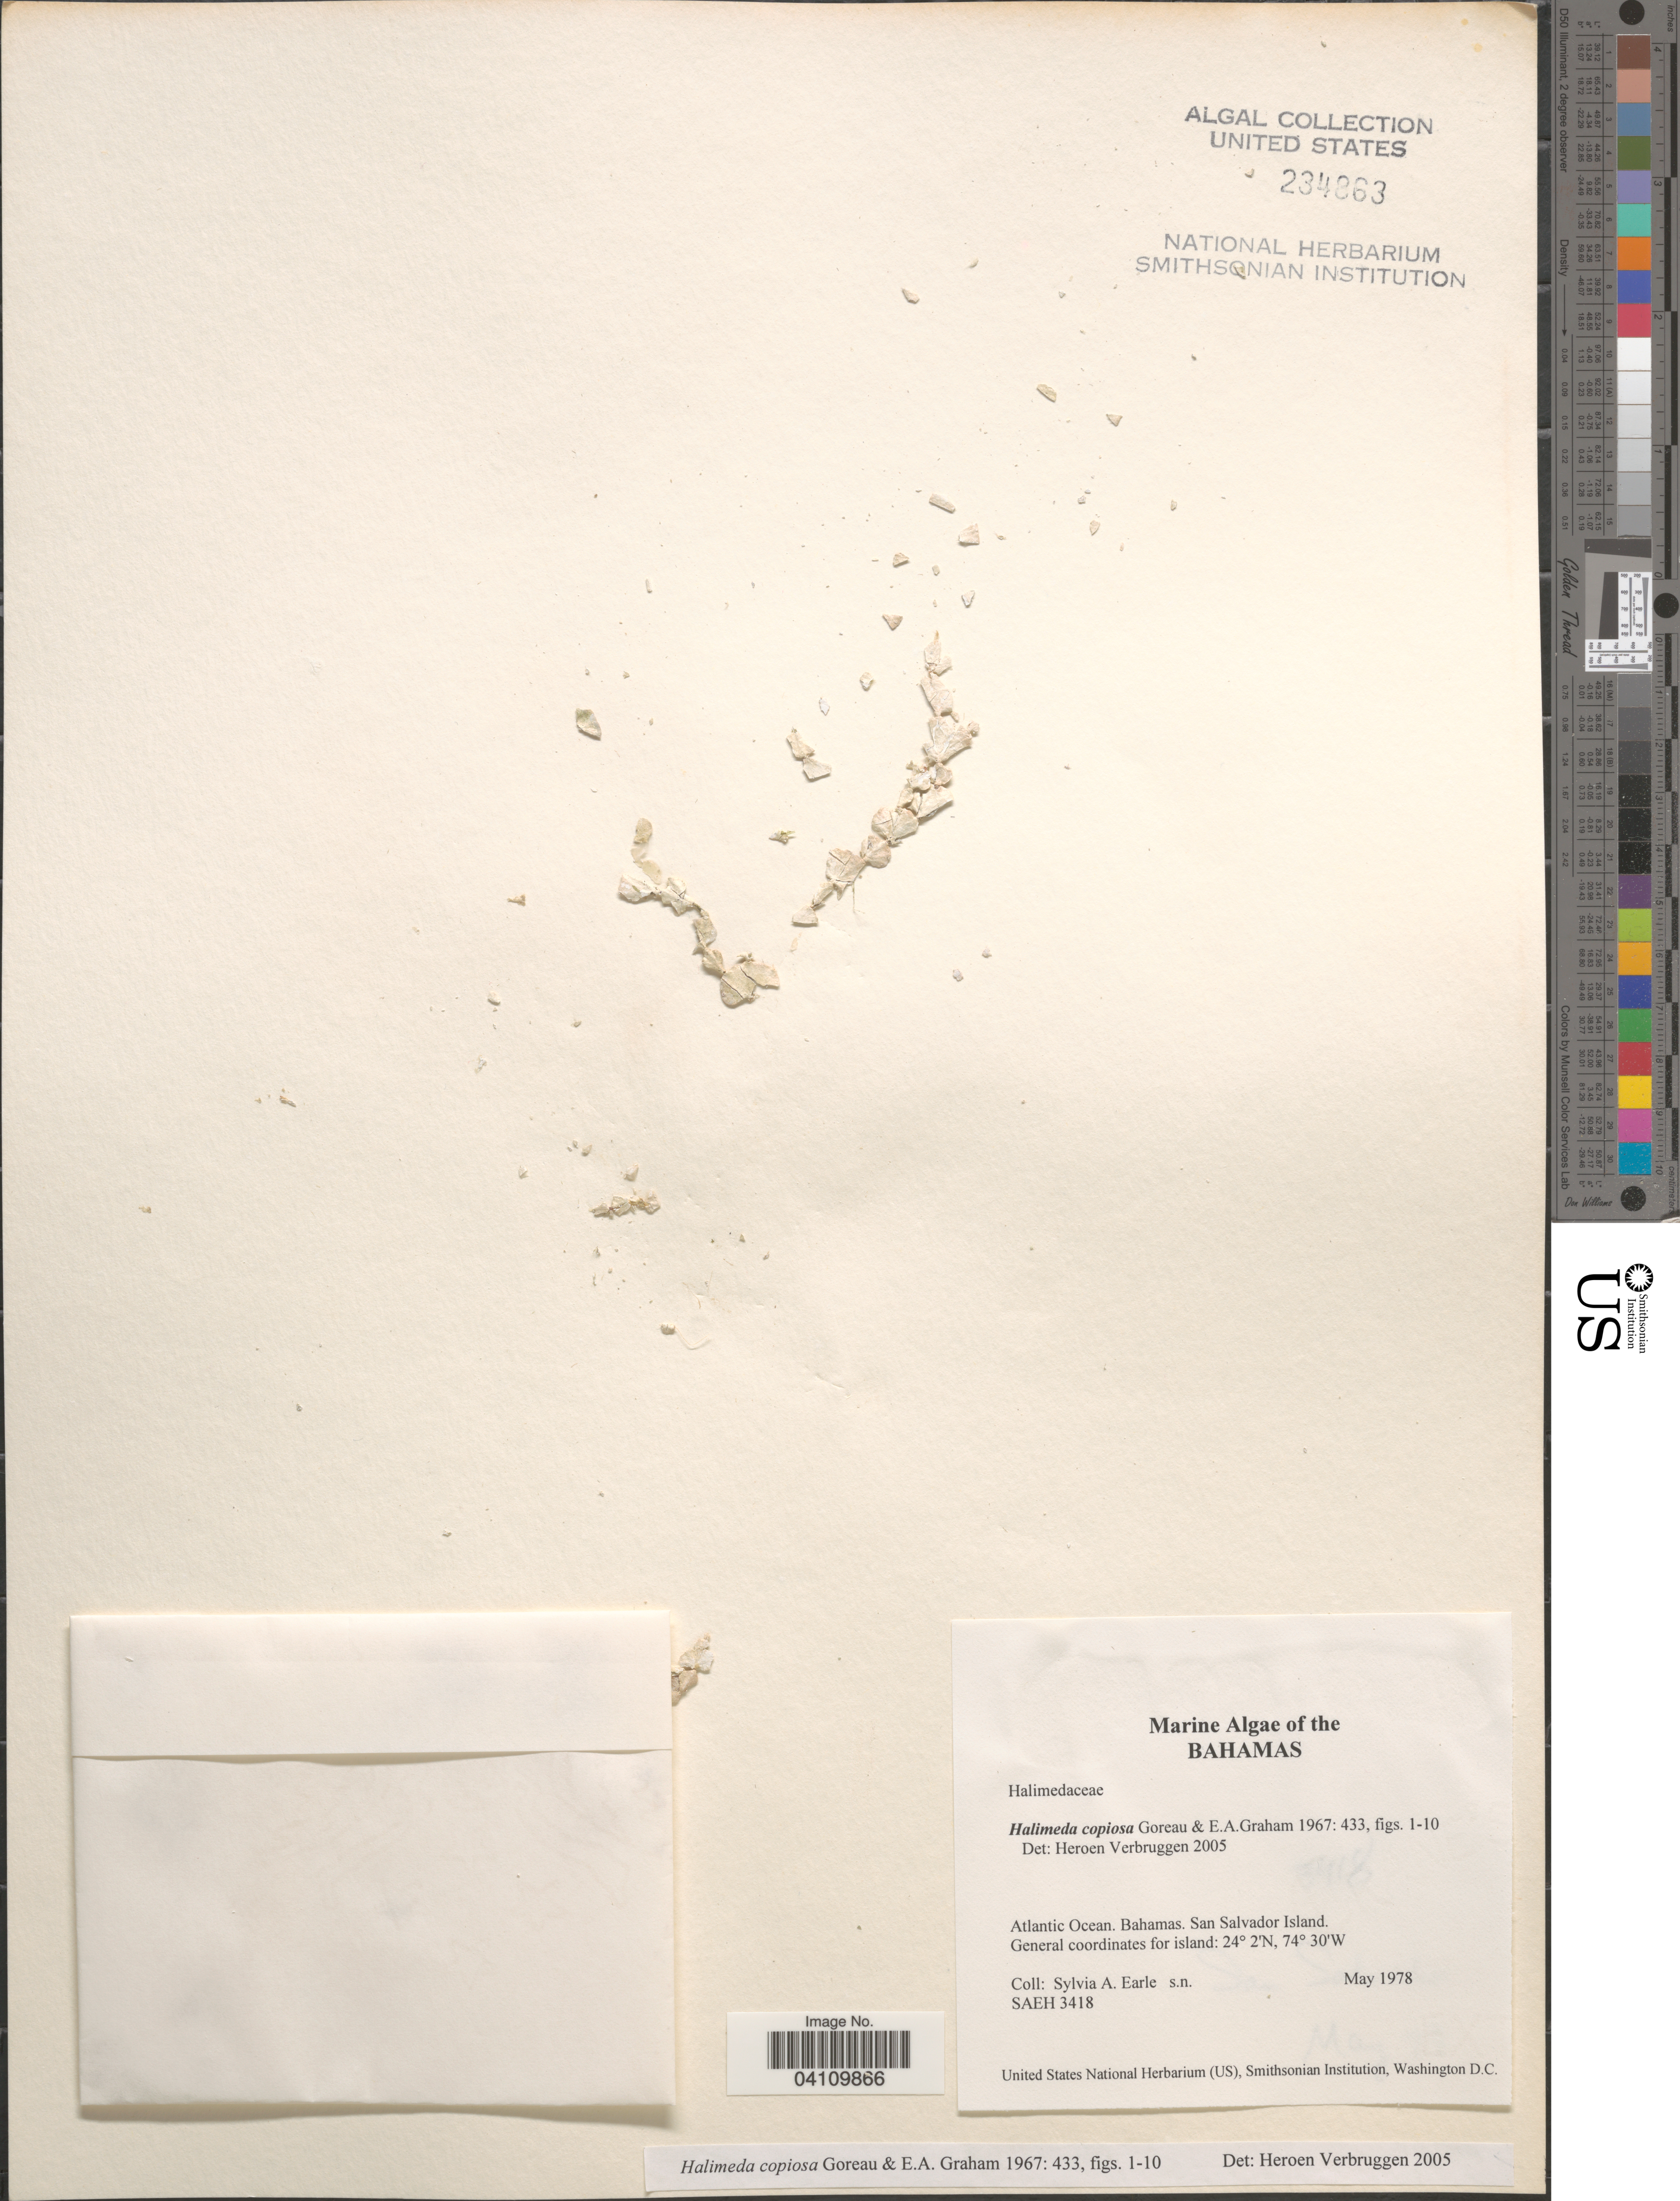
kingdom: Plantae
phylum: Chlorophyta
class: Ulvophyceae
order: Bryopsidales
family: Halimedaceae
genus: Halimeda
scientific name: Halimeda copiosa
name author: Goreau & E.A. Graham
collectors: S. A. Earle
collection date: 1978-05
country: Bahamas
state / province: San Salvador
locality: Atlantic Ocean. San Salvador Island.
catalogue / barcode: US 234863